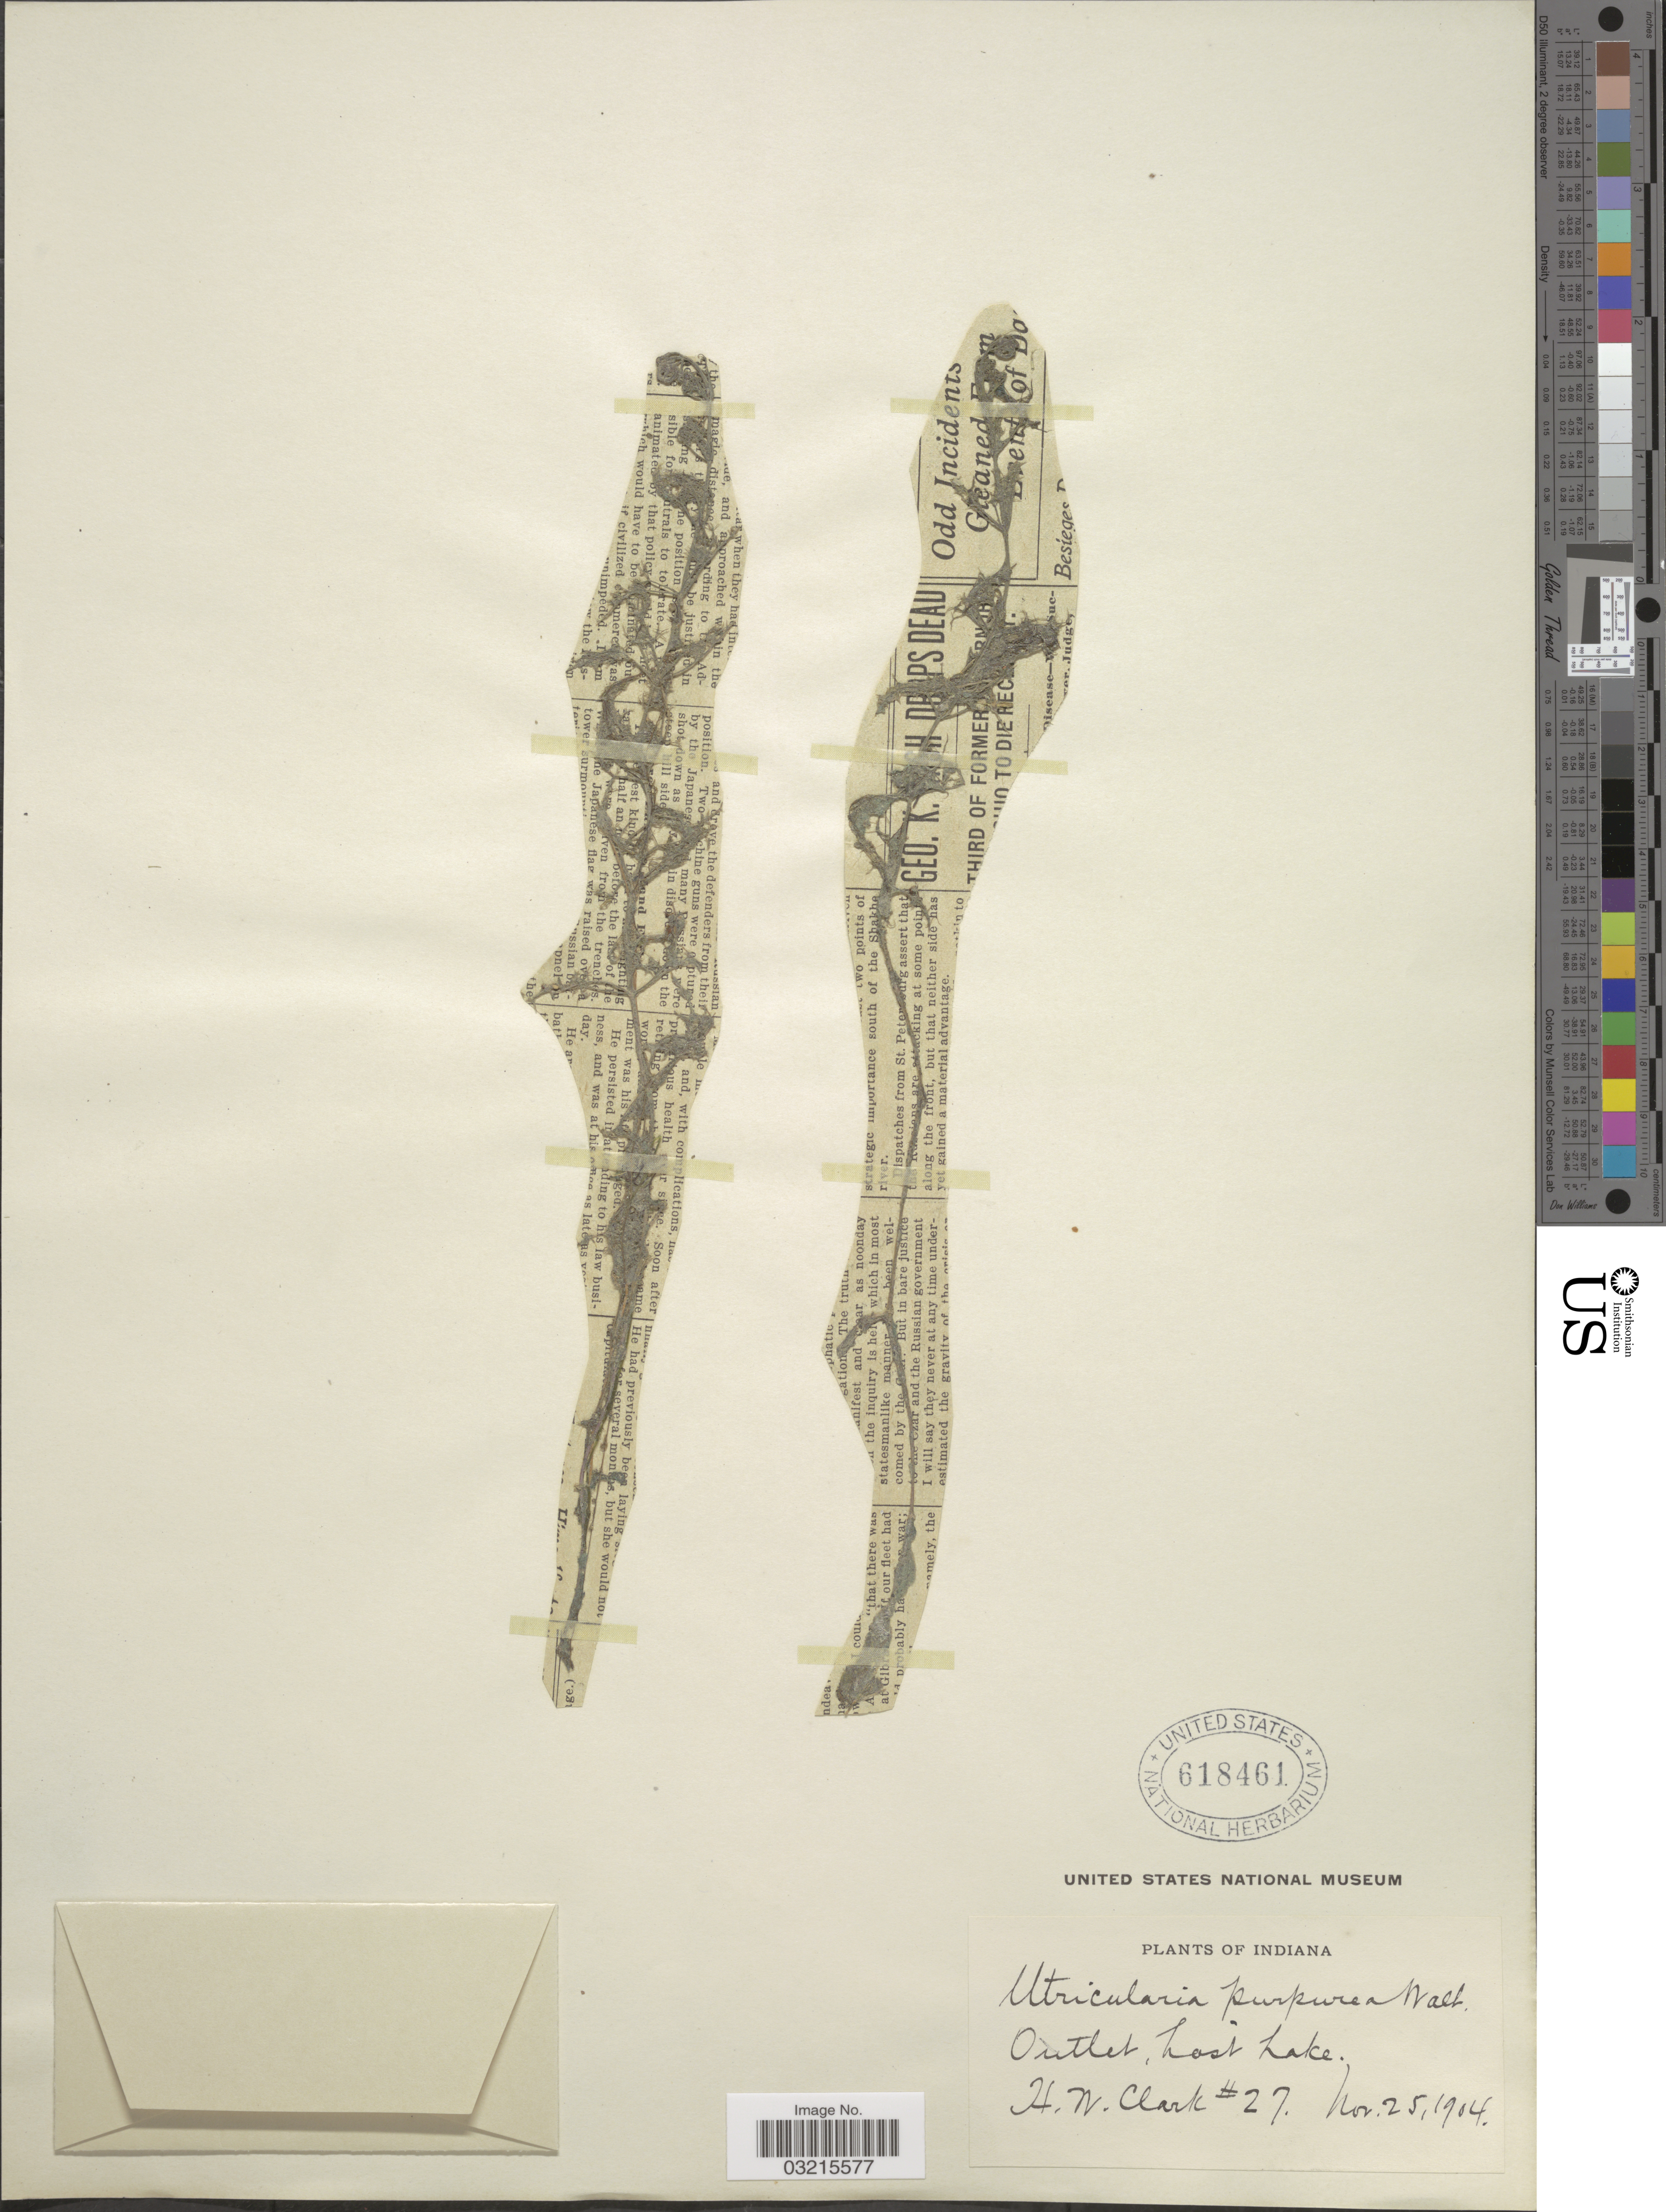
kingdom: Plantae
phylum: Tracheophyta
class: Magnoliopsida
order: Lamiales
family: Lentibulariaceae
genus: Utricularia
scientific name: Utricularia purpurea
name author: Walter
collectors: H. W. Clark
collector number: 27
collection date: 1904-11-25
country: United States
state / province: Indiana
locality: Outlet, Lost Lake.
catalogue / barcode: US 618461